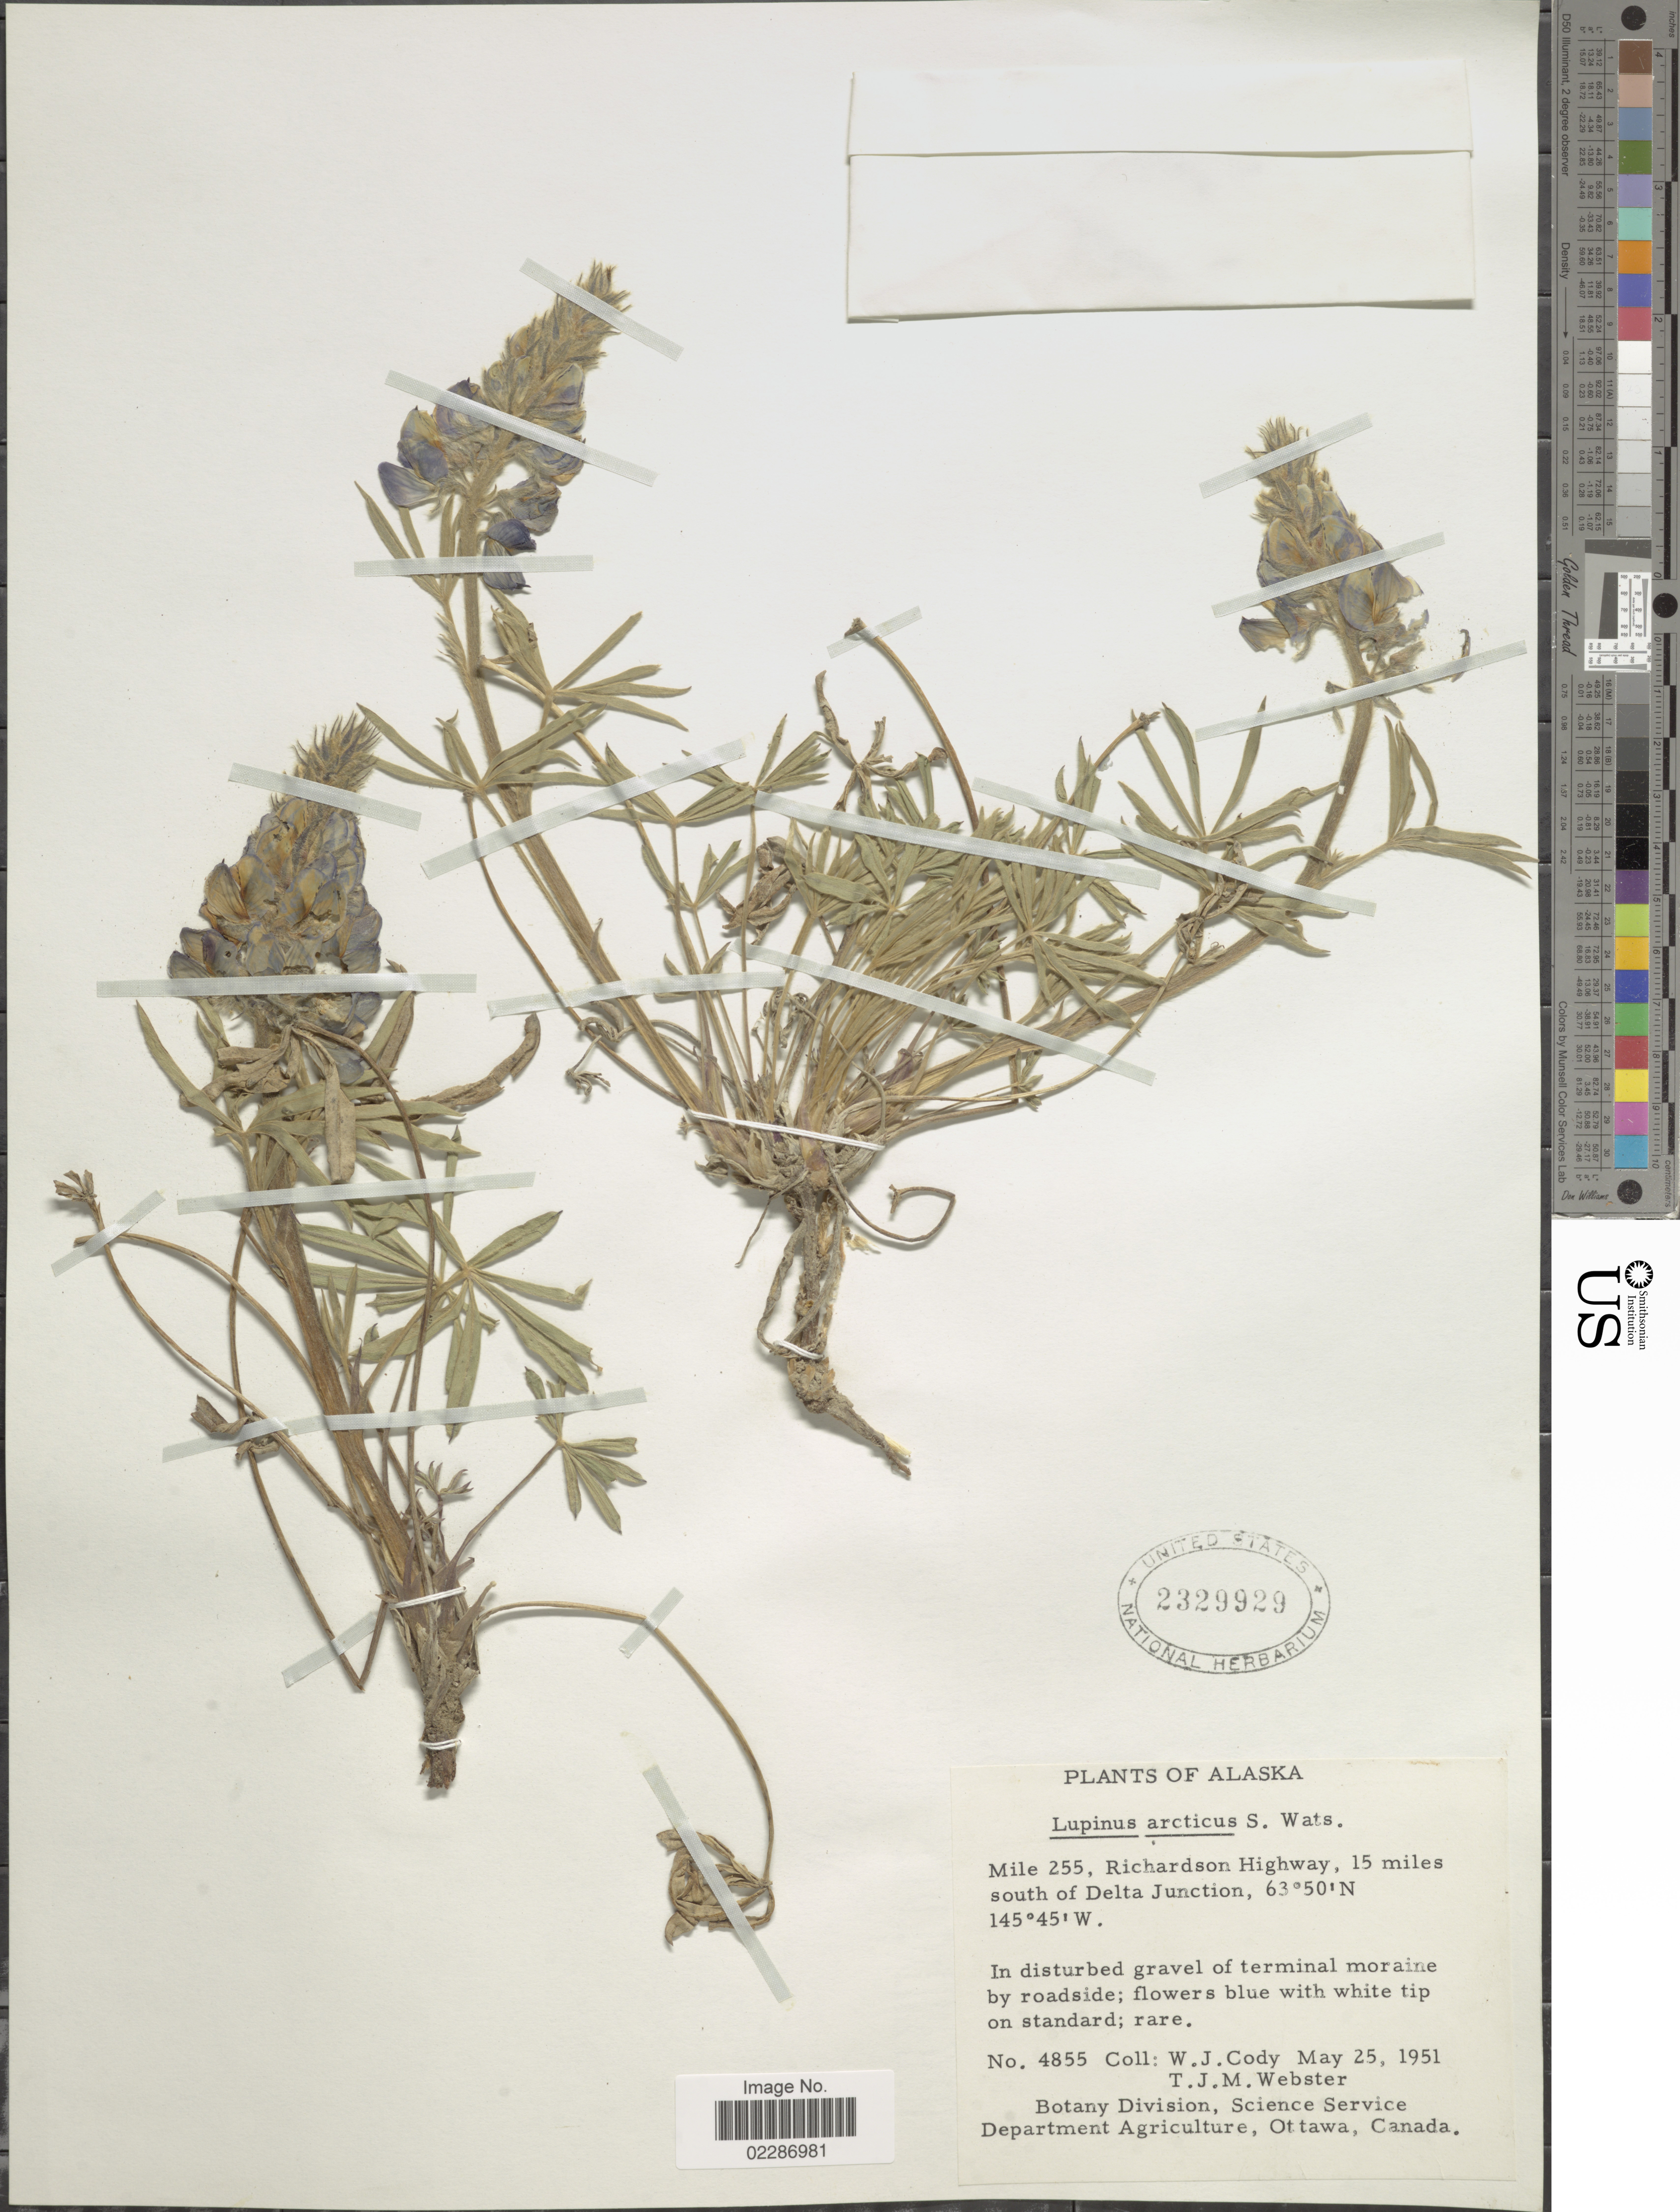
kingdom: Plantae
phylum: Tracheophyta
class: Magnoliopsida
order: Fabales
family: Fabaceae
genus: Lupinus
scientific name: Lupinus arcticus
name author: S. Watson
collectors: W. Cody & T. J. Webster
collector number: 4855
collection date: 1951-05-25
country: United States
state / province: Alaska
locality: Mile 225, Richardson Highway, 15 miles south of Delta Junction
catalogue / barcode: US 2329929